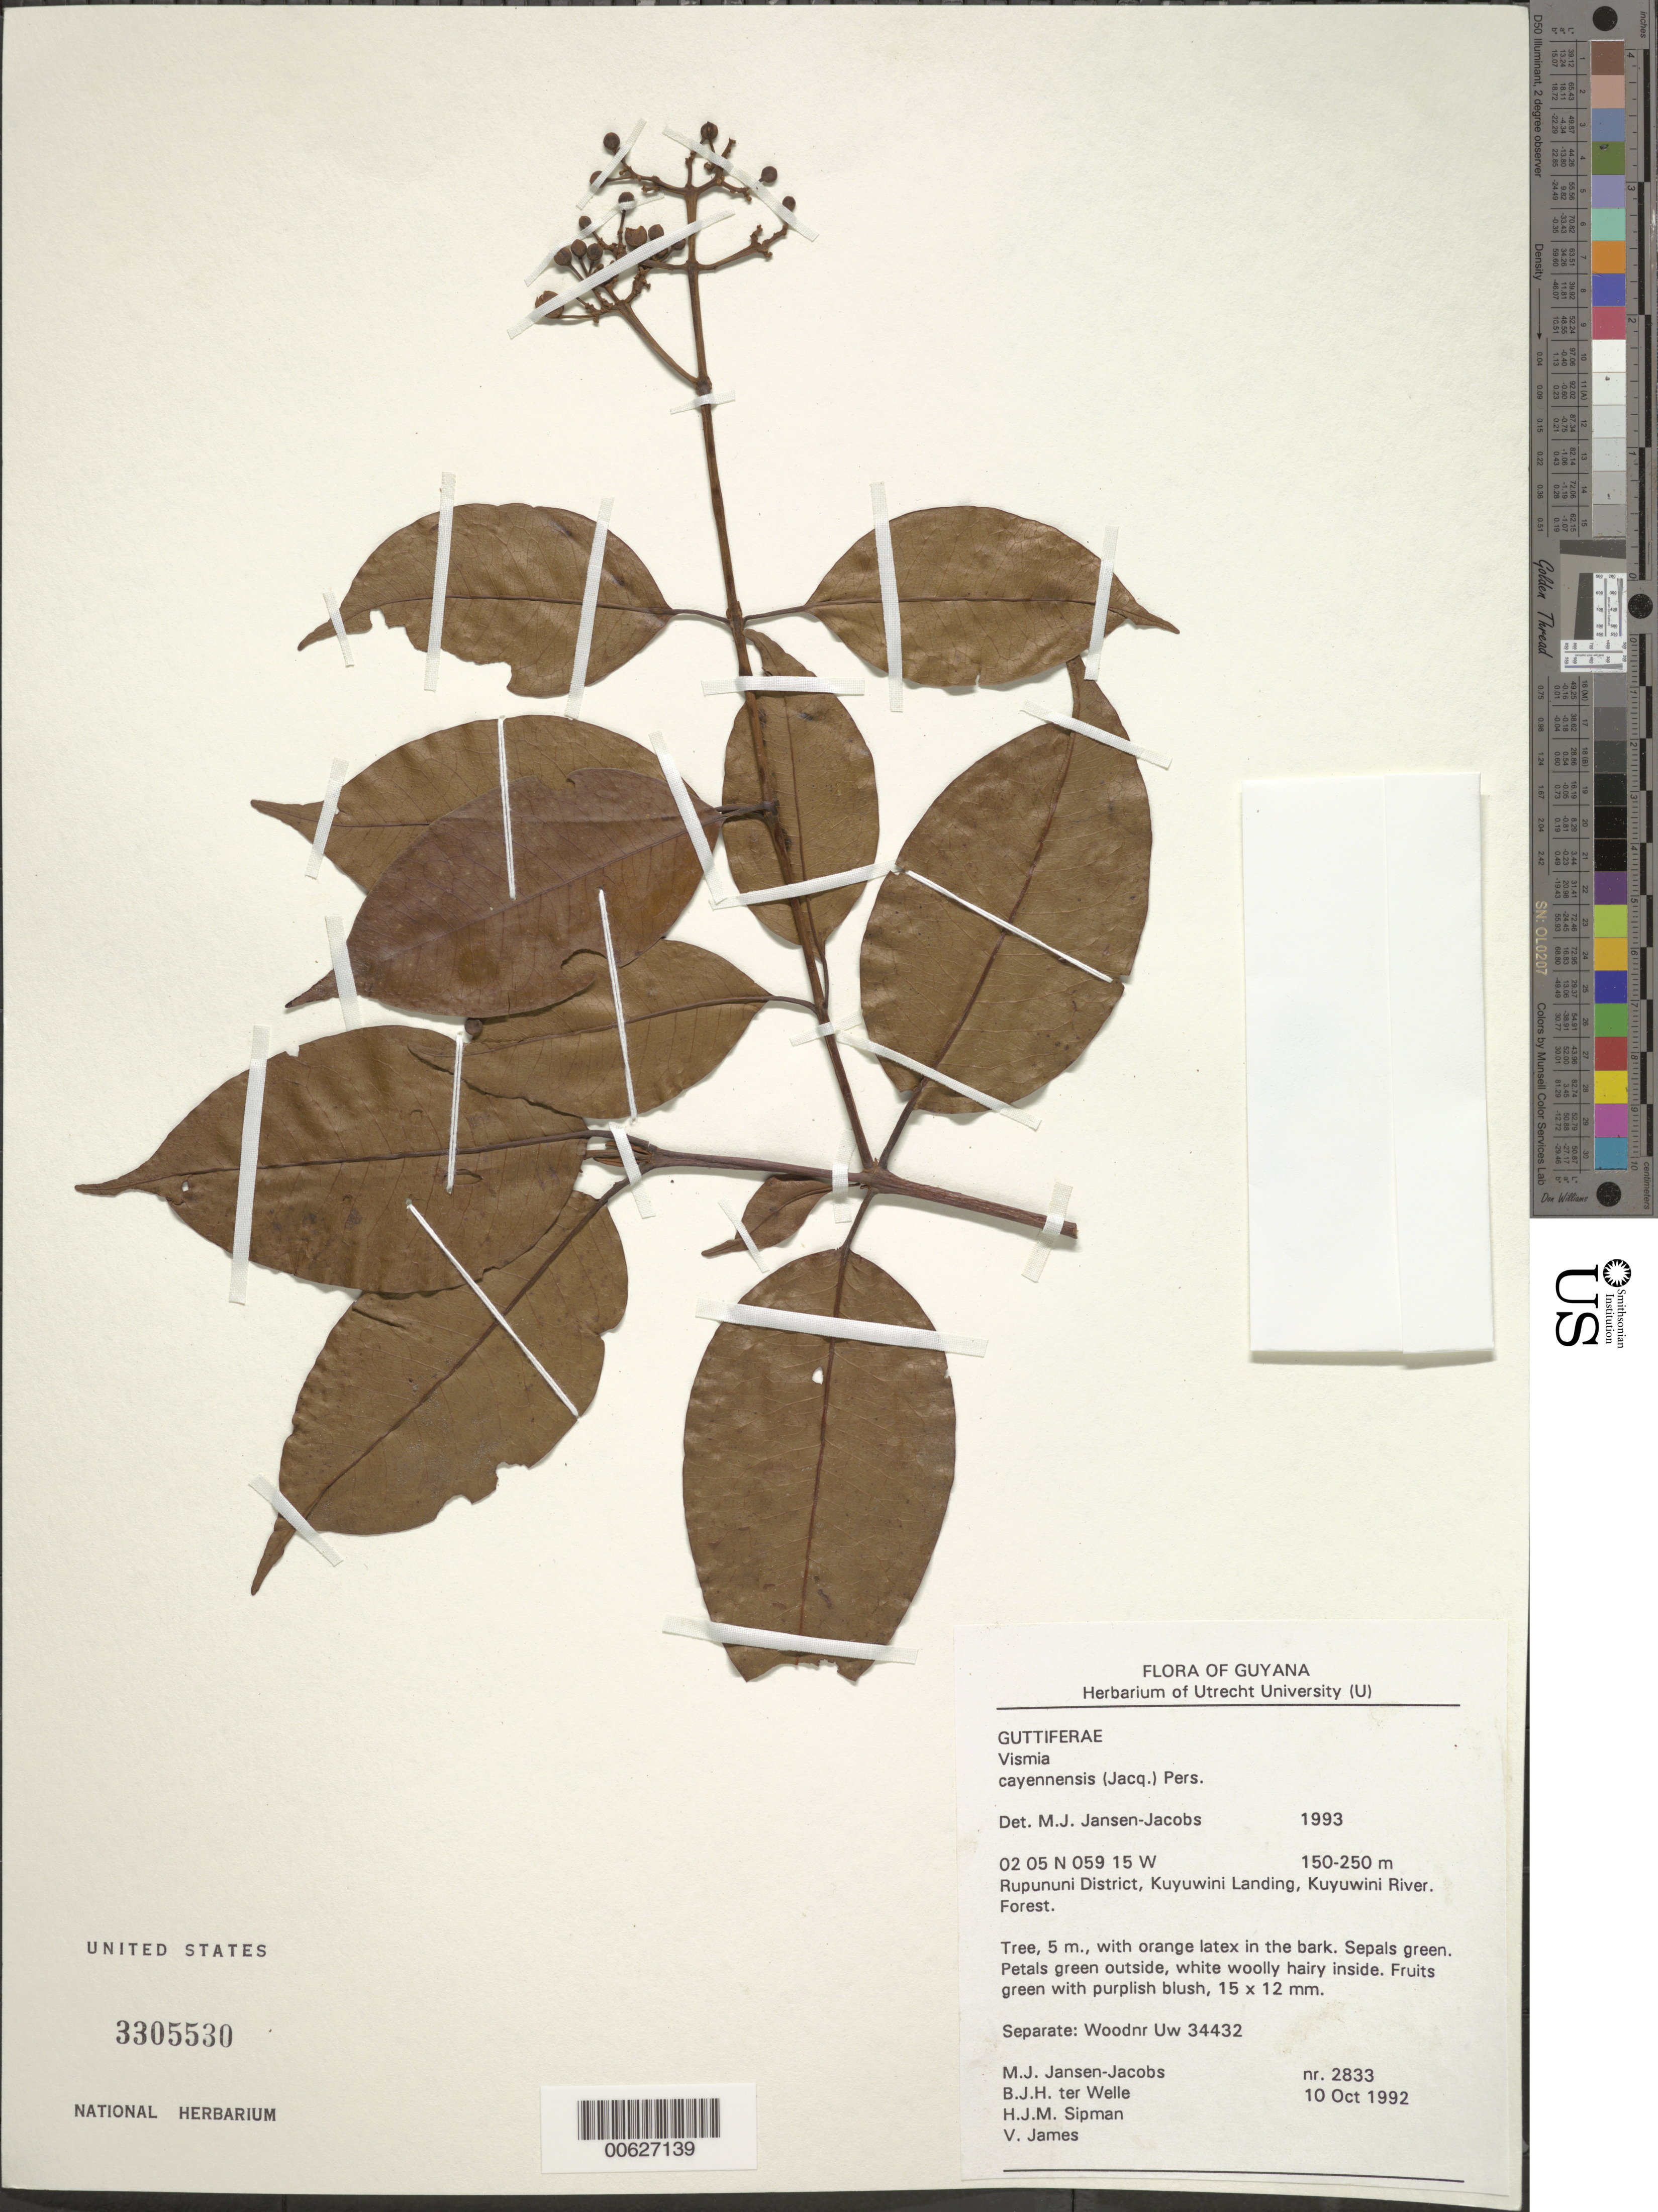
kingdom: Plantae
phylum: Tracheophyta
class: Magnoliopsida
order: Malpighiales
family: Hypericaceae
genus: Vismia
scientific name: Vismia cayennensis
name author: (Jacq.) Pers.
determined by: Jansen-Jacobs, M. J., (U), Nationaal Herbarium Nederland, Utrecht University branch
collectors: M. J. Jansen-Jacobs, B. Welle, H. J. M. Sipman & V. James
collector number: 2833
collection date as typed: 10-Oct-92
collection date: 1992-10-10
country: Guyana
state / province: U. Takutu-U. Essequibo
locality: Kuyuwini Landing, Kuyuwini River, Rupununi District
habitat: Forest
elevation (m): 150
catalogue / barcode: US 3305530